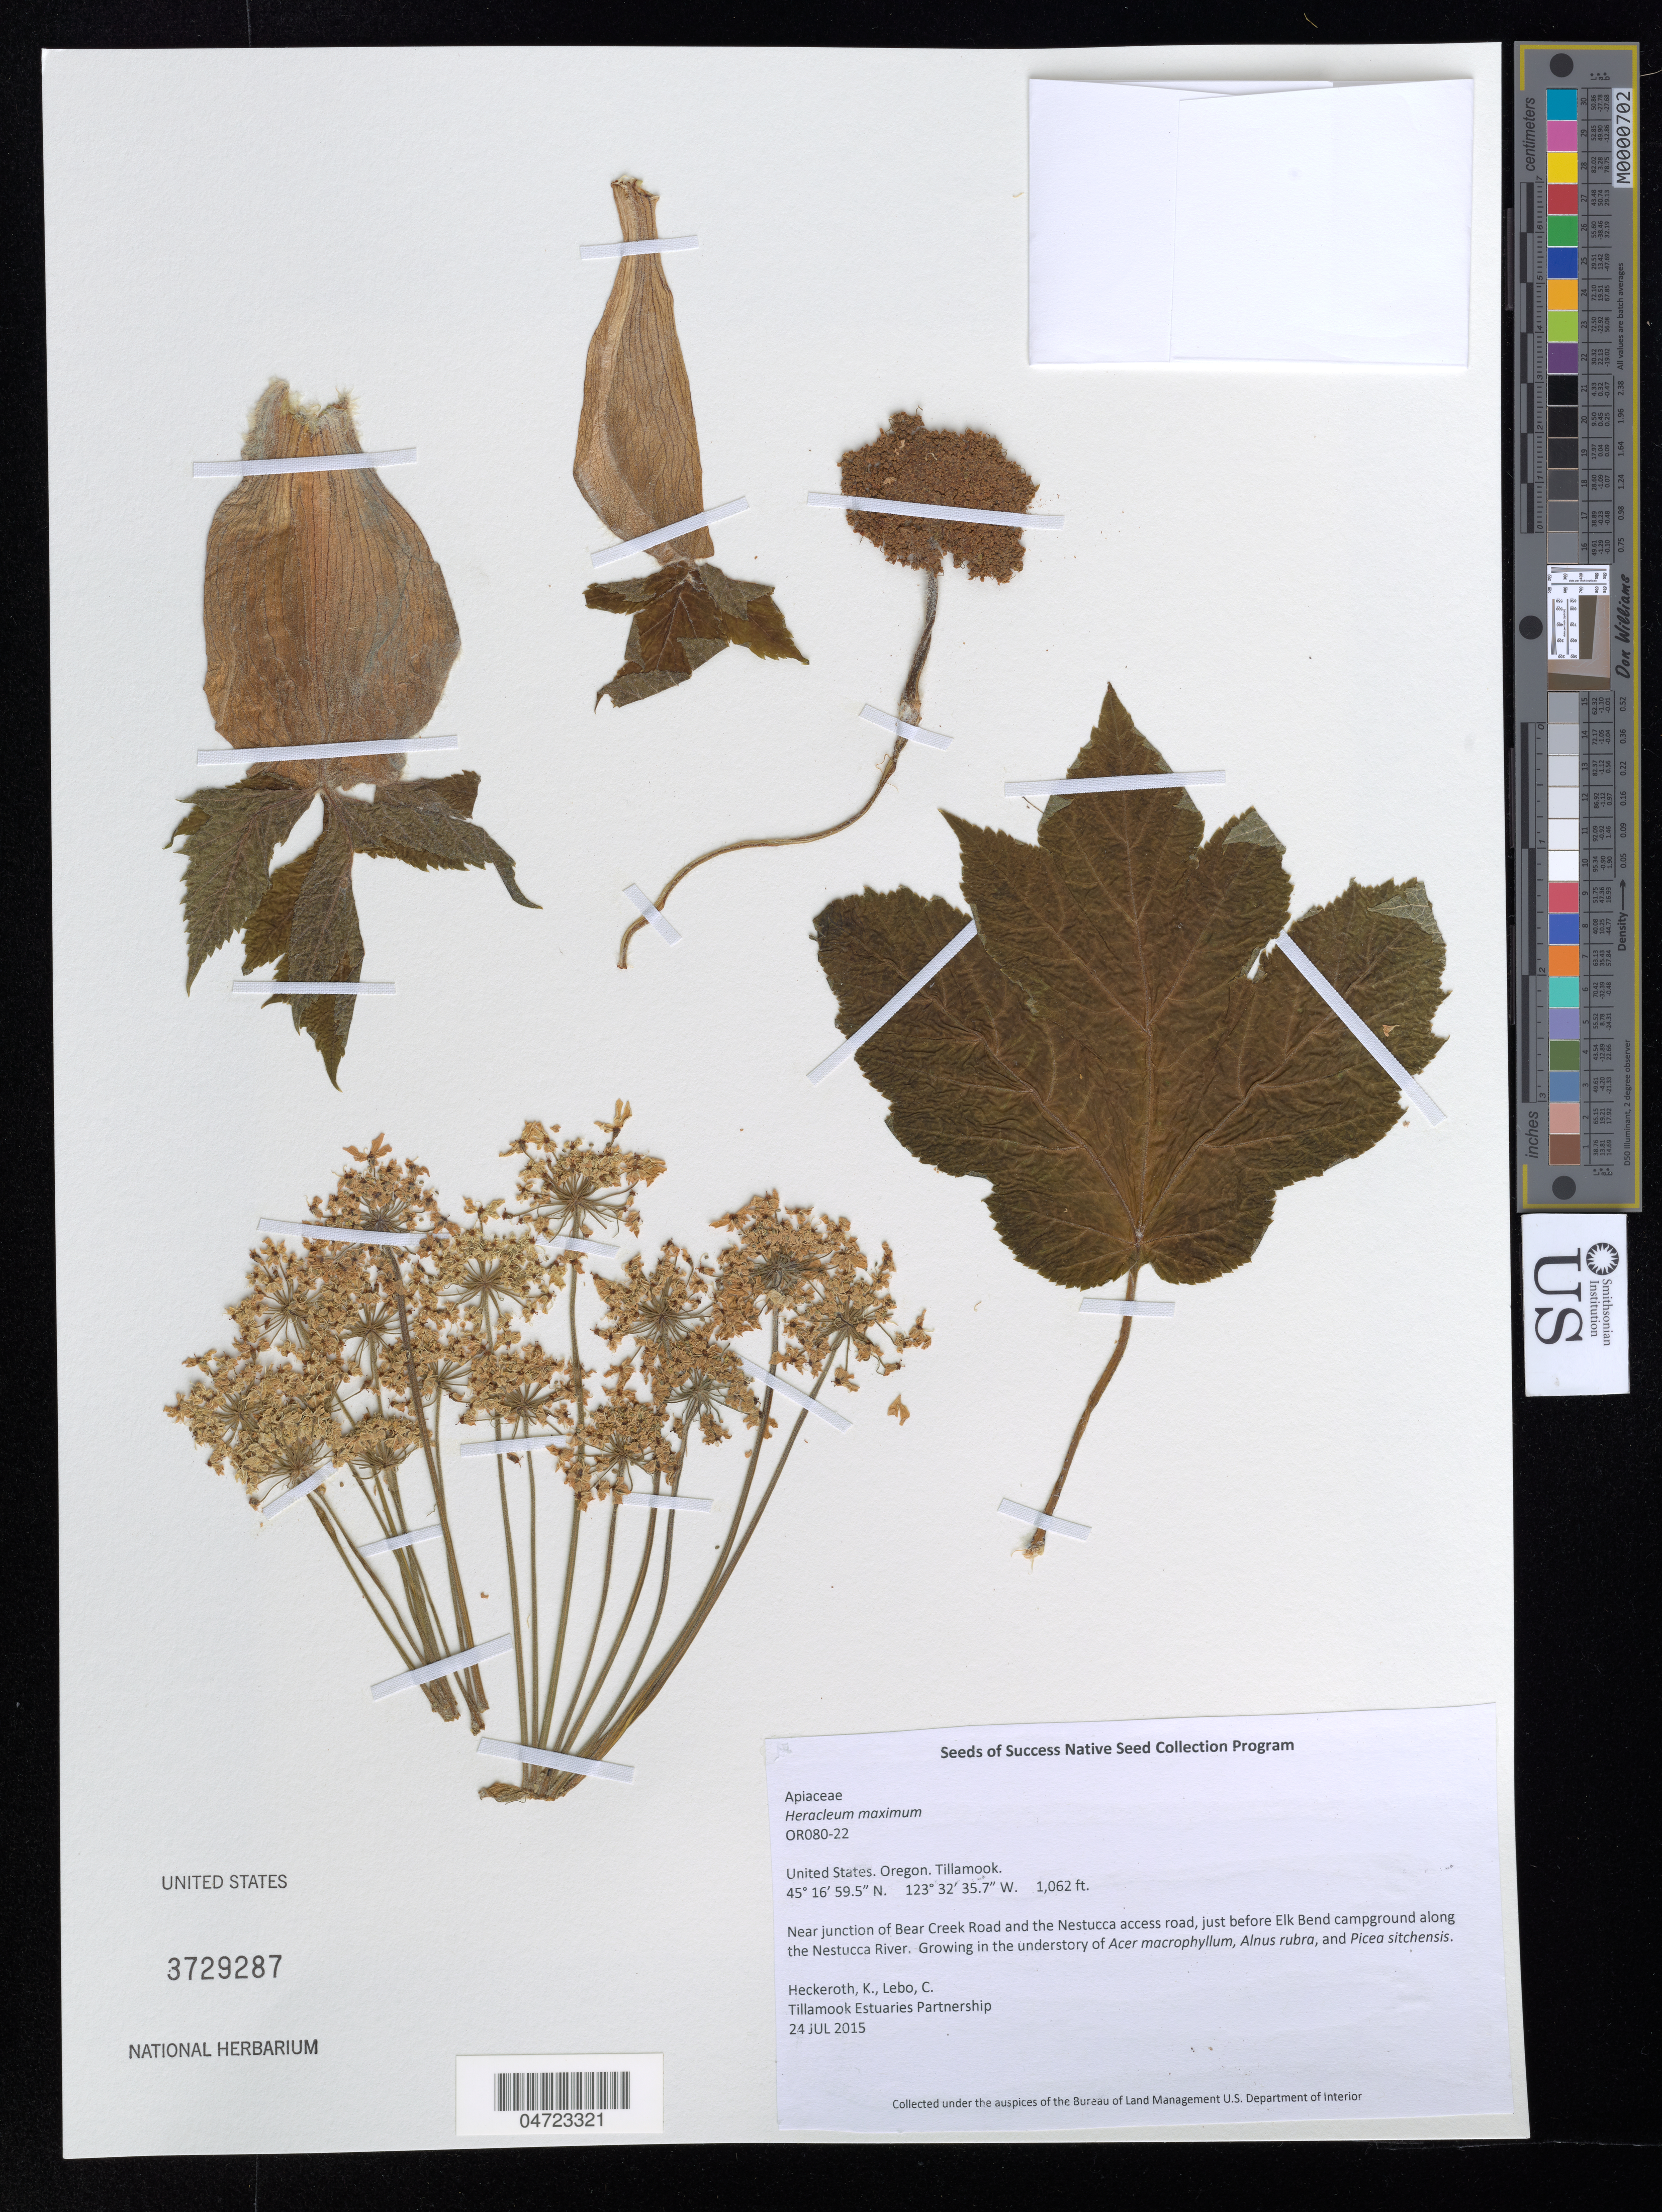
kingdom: Plantae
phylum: Tracheophyta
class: Magnoliopsida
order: Apiales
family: Apiaceae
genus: Heracleum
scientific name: Heracleum maximum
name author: W. Bartram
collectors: K. Heckeroth & C. Lebo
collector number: OR080-22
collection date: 2015-07-24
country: United States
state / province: Oregon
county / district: Tilamook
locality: Tillamook. Near junction of Bear Creek Road and the Nestucca access road, just before Elk Bend campground along the Nestucca River.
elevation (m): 324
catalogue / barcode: US 3729287